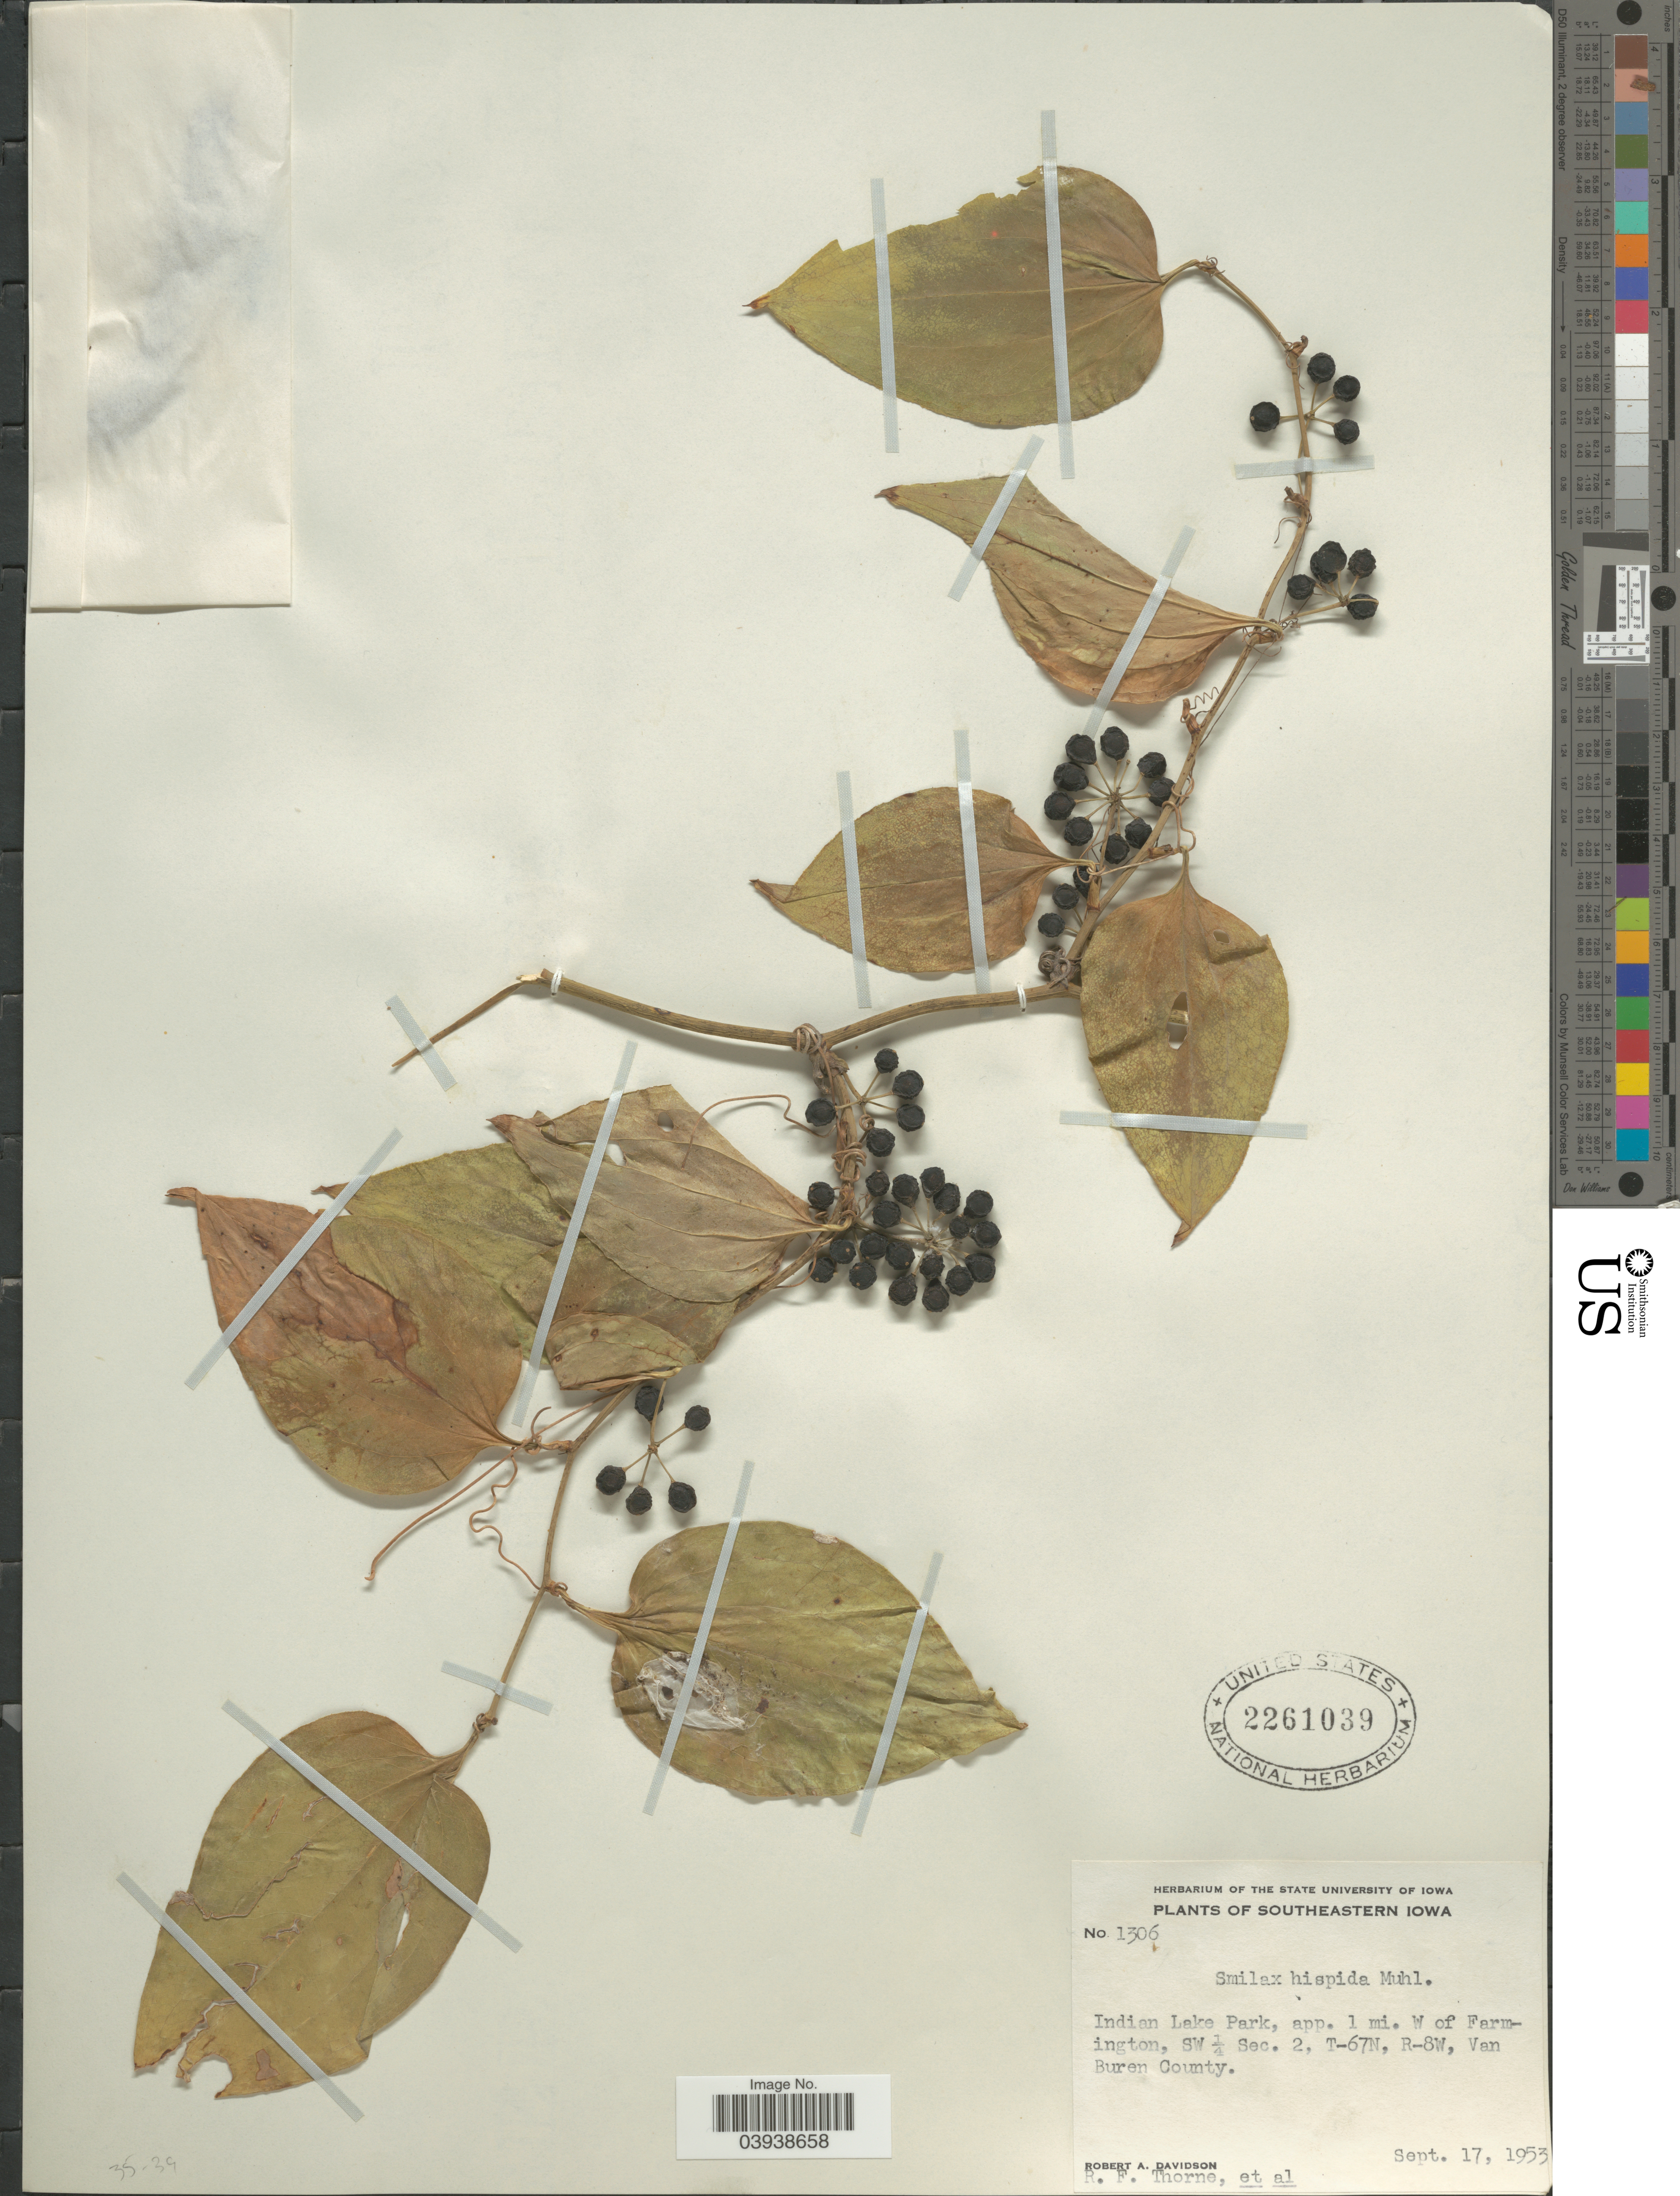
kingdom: Plantae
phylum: Tracheophyta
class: Liliopsida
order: Liliales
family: Smilacaceae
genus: Smilax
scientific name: Smilax hispida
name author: Raf.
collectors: R. A. Davidson, R. Thorne & et al.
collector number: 1306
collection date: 1953-09-17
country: United States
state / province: Iowa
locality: Southeastern Iowa. Indian Lake Park, app. 1 mi. W of Farmington, SW¼ Sec. 2, T-67N, R-8W, Van Buren County.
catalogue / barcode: US 2261039